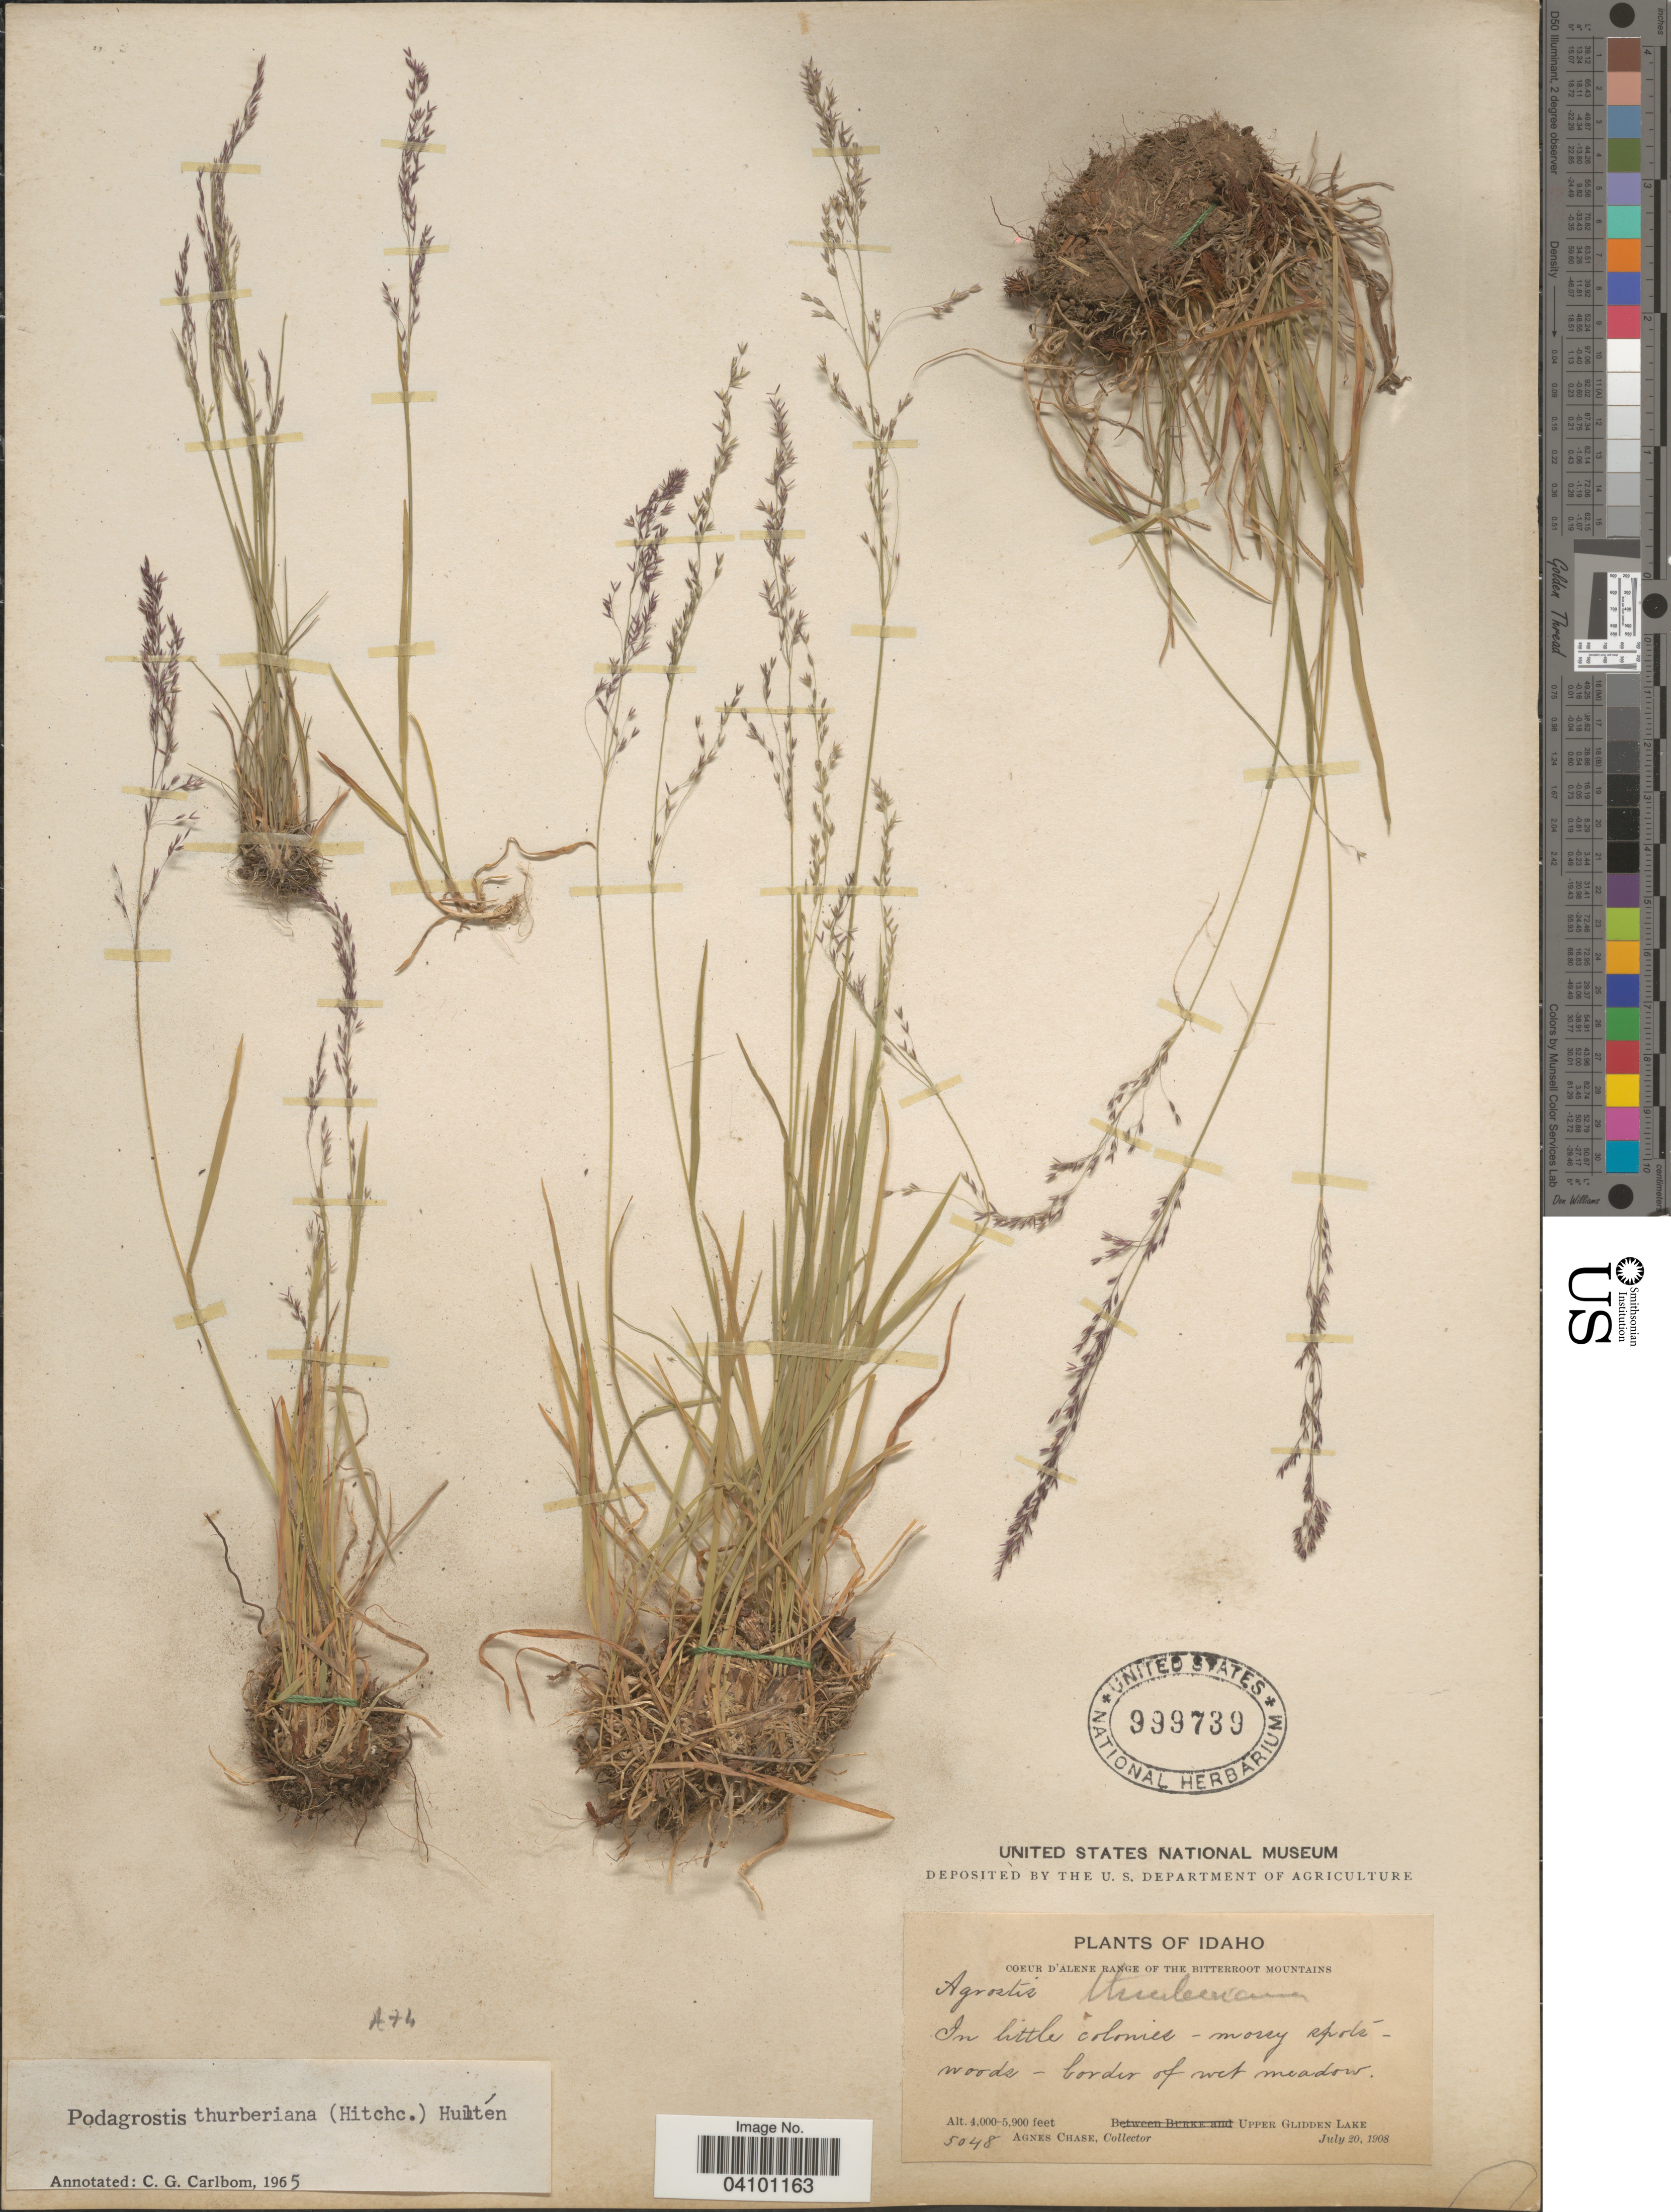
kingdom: Plantae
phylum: Tracheophyta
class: Liliopsida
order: Poales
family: Poaceae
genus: Podagrostis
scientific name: Podagrostis thurberiana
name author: Hitchc.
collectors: A. Chase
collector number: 5048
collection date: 1908-07-20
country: United States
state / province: Idaho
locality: Coeur d' Alene Range of the Bitterroot Mountains. Upper Glidden Lake.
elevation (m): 1219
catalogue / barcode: US 999739